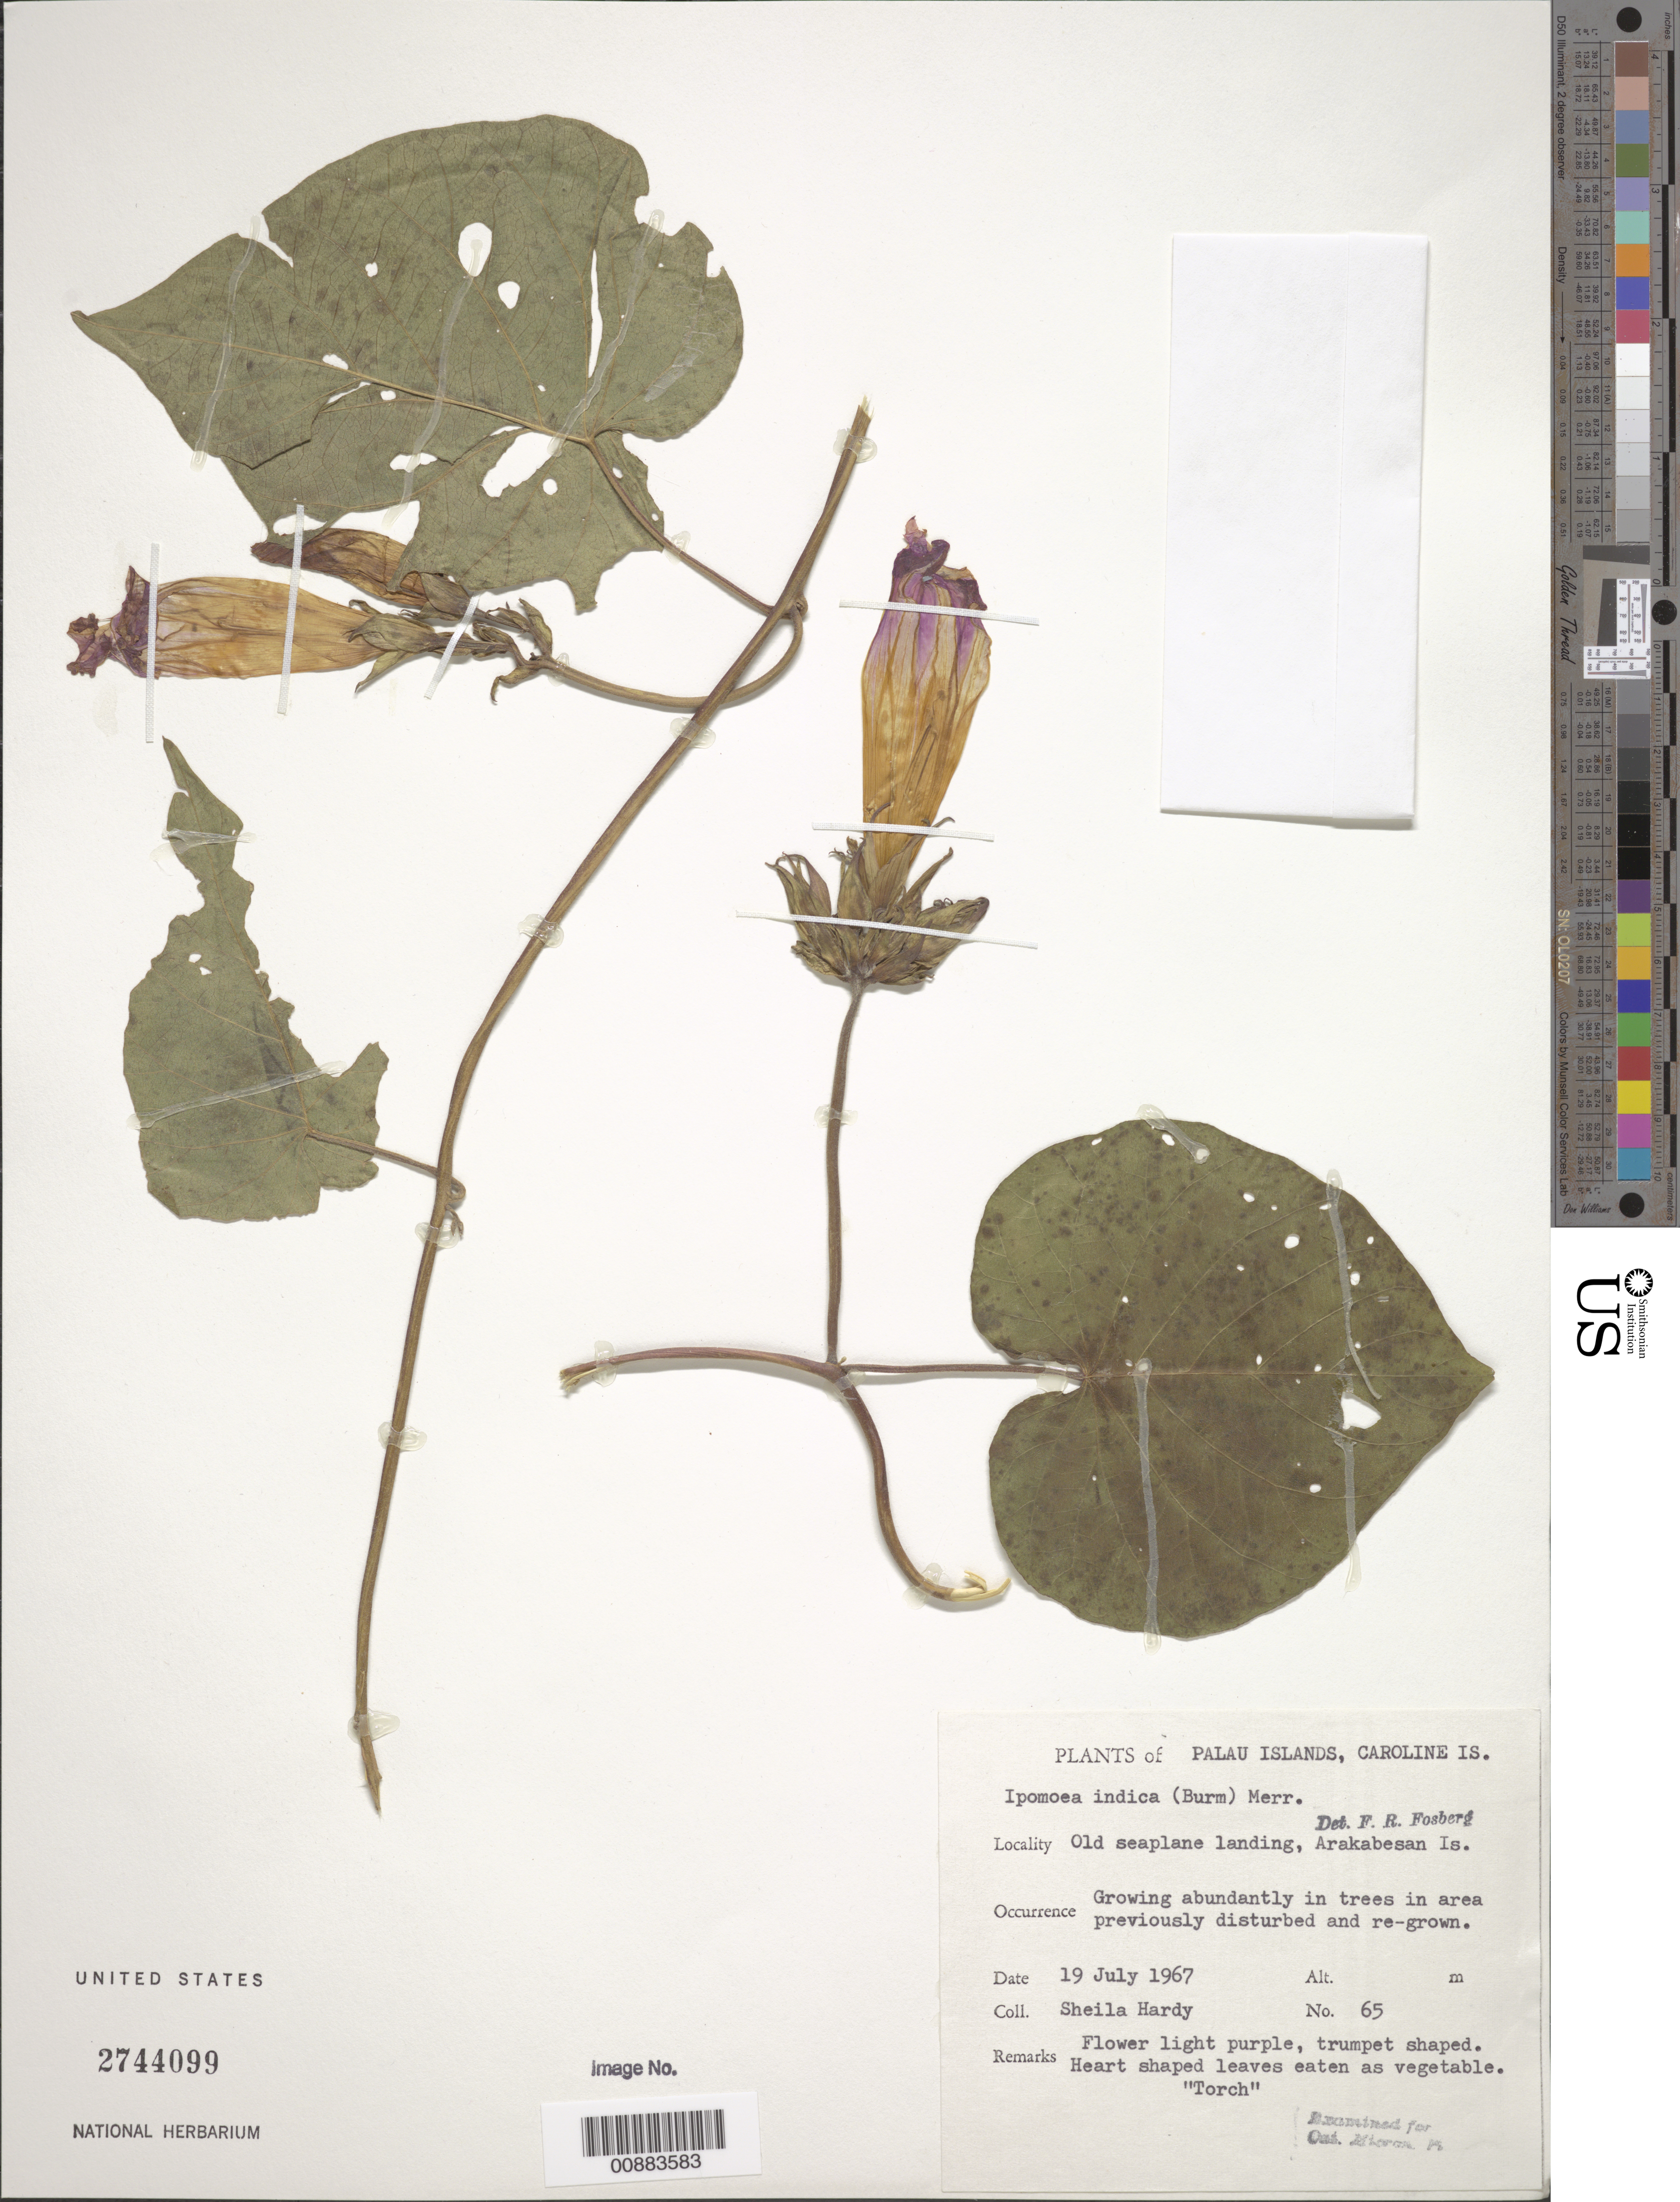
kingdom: Plantae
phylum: Tracheophyta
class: Magnoliopsida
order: Solanales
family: Convolvulaceae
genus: Ipomoea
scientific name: Ipomoea indica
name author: (Burm.) Merr.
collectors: S. A. Hardy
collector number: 65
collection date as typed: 19 Jul 1967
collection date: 1967-07-19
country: Palau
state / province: Koror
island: Ngerekebesang [Arakabesan]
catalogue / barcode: US 2744099